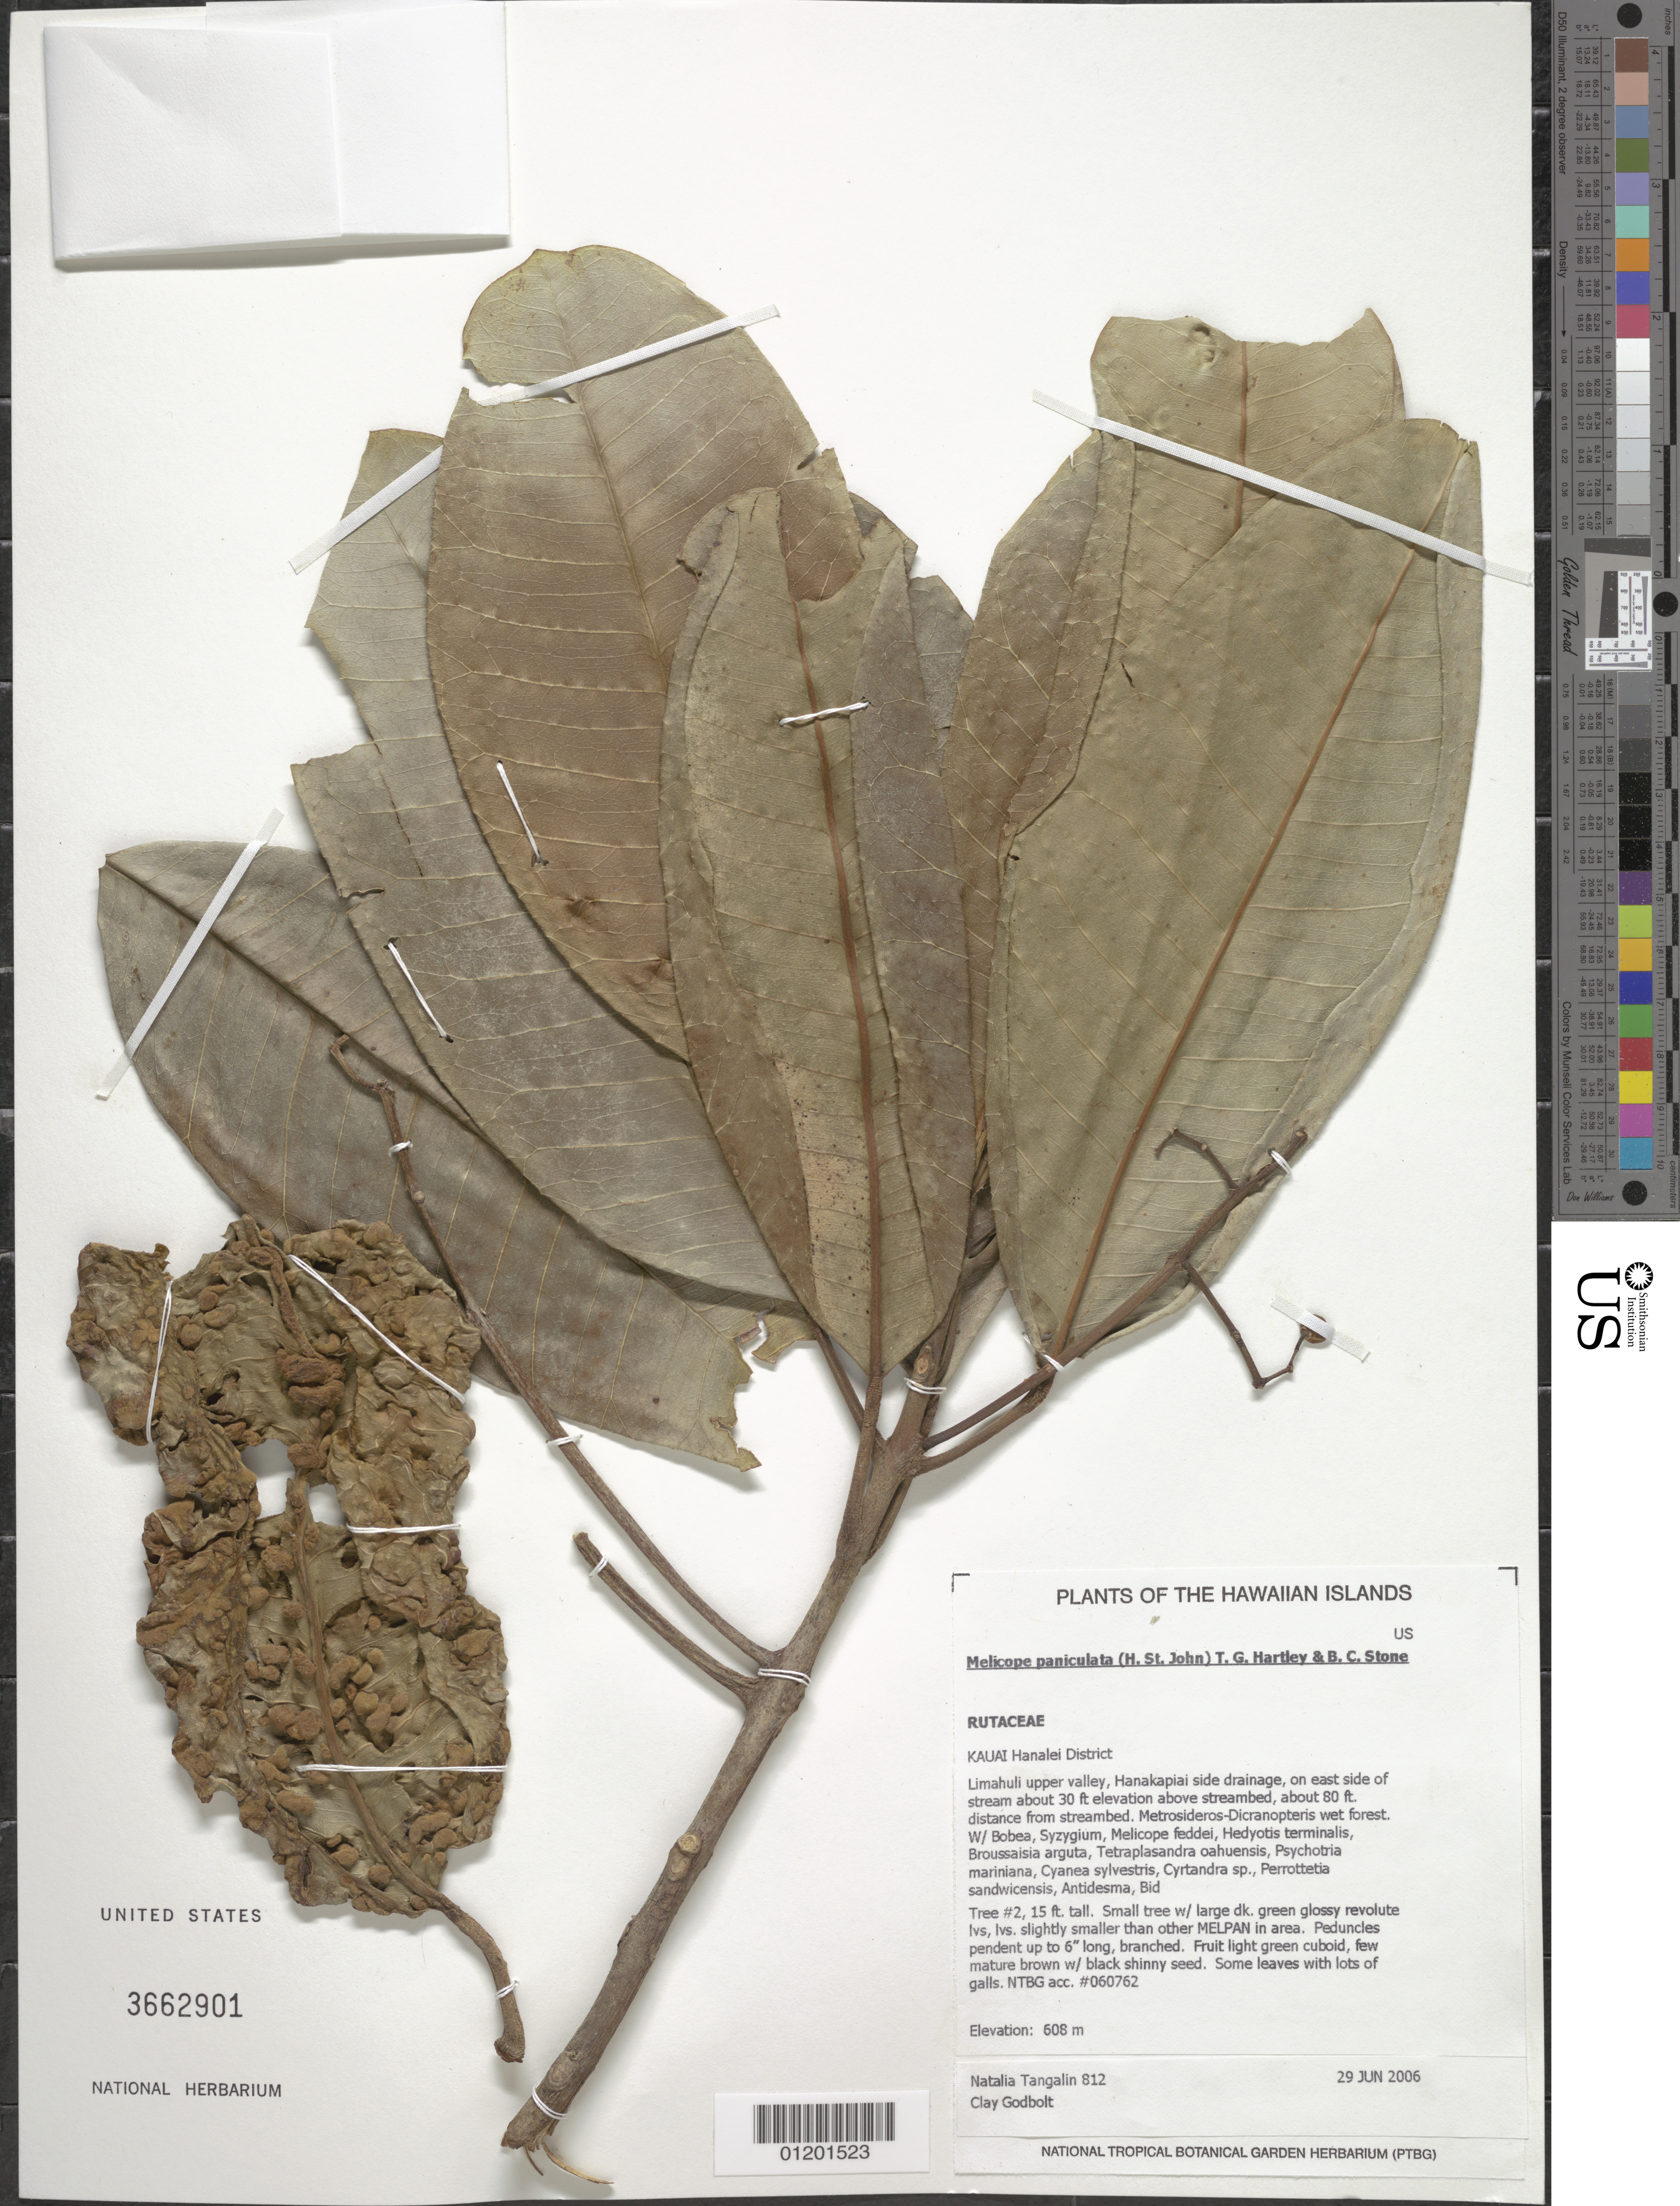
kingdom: Plantae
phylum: Tracheophyta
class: Magnoliopsida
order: Sapindales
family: Rutaceae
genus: Melicope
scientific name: Melicope paniculata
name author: (H. St. John) T.G. Hartley & B.C. Stone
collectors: N. Tangalin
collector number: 812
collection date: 2006-06-29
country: United States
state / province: Hawaii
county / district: Kauai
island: Kaua'i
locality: Hanalei District, Limahuli Upper Valley, Hanakapiai side drainage, on east side of stream about 30 ft elevation above streambed, about 80 ft distance from streambed.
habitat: Wet forest.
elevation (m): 608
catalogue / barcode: US 3662901